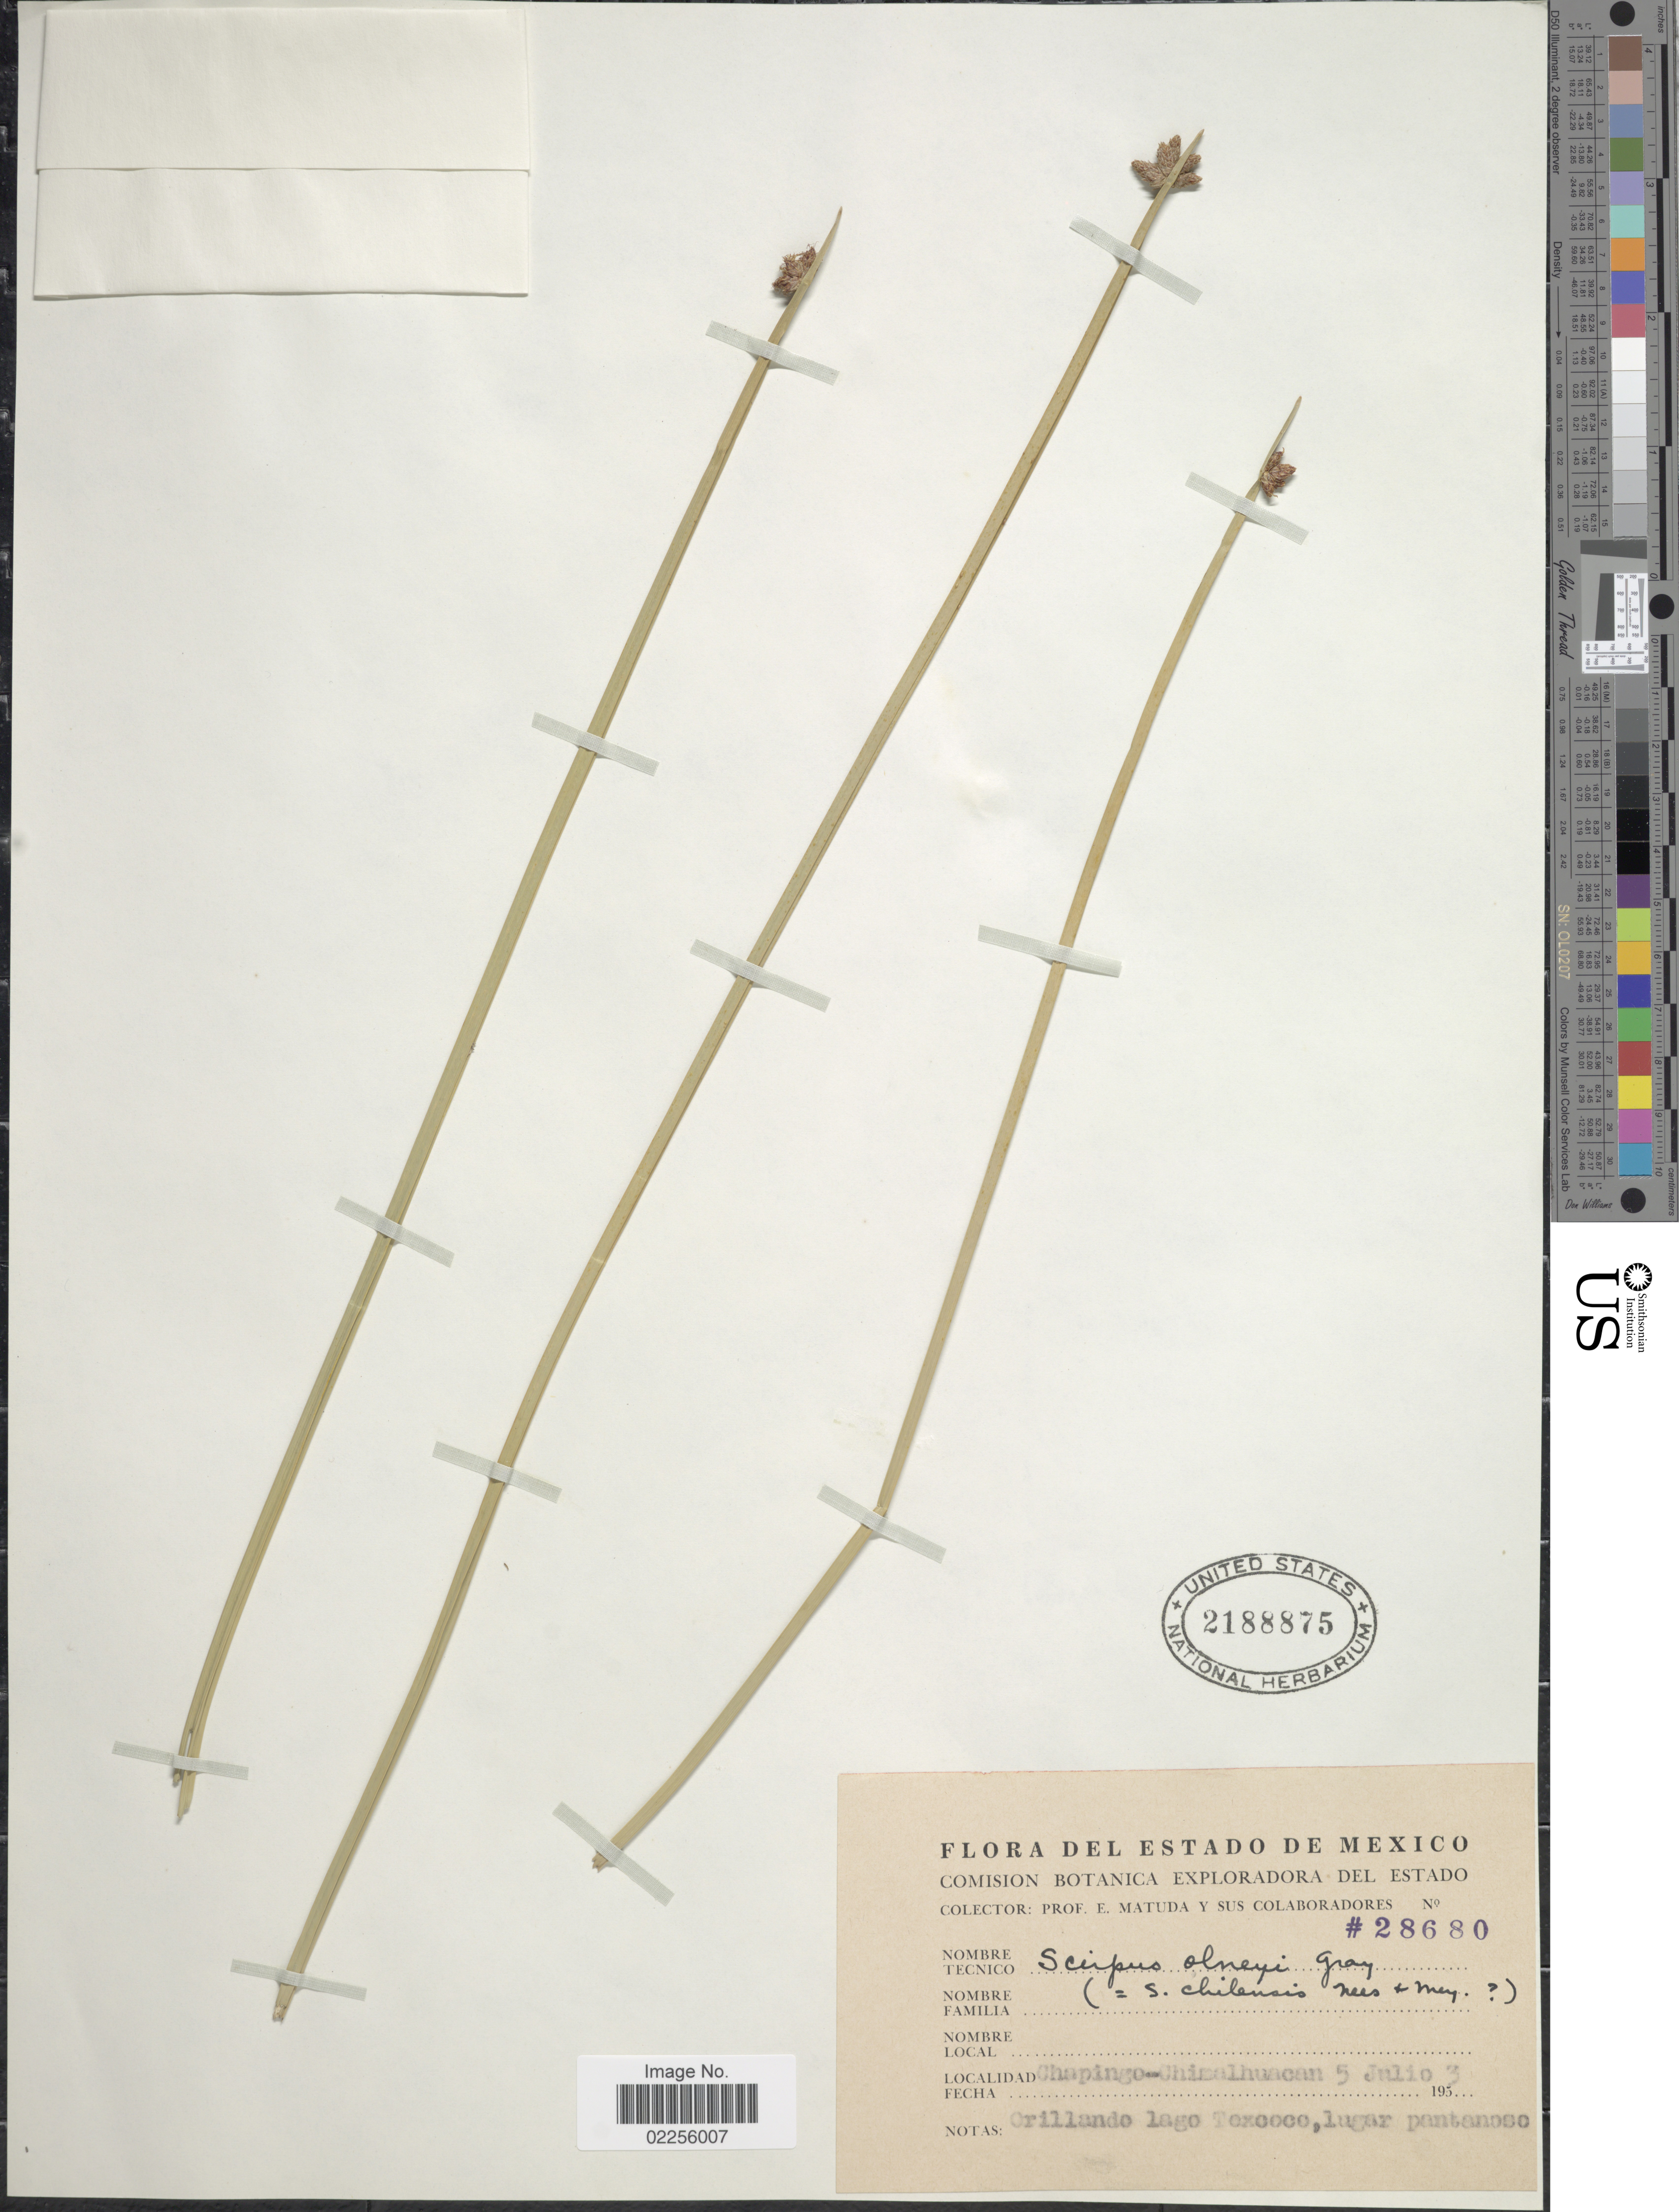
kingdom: Plantae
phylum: Tracheophyta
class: Liliopsida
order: Poales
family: Cyperaceae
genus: Schoenoplectus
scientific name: Schoenoplectus americanus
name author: (Pers.) Volkart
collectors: E. Matuda & Sus Colaboradores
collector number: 28680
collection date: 1953-07-05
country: Mexico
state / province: México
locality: Chapingo-Chimalhuacan, Orillando lago Texcoco, lugar pantanoso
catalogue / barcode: US 2188875